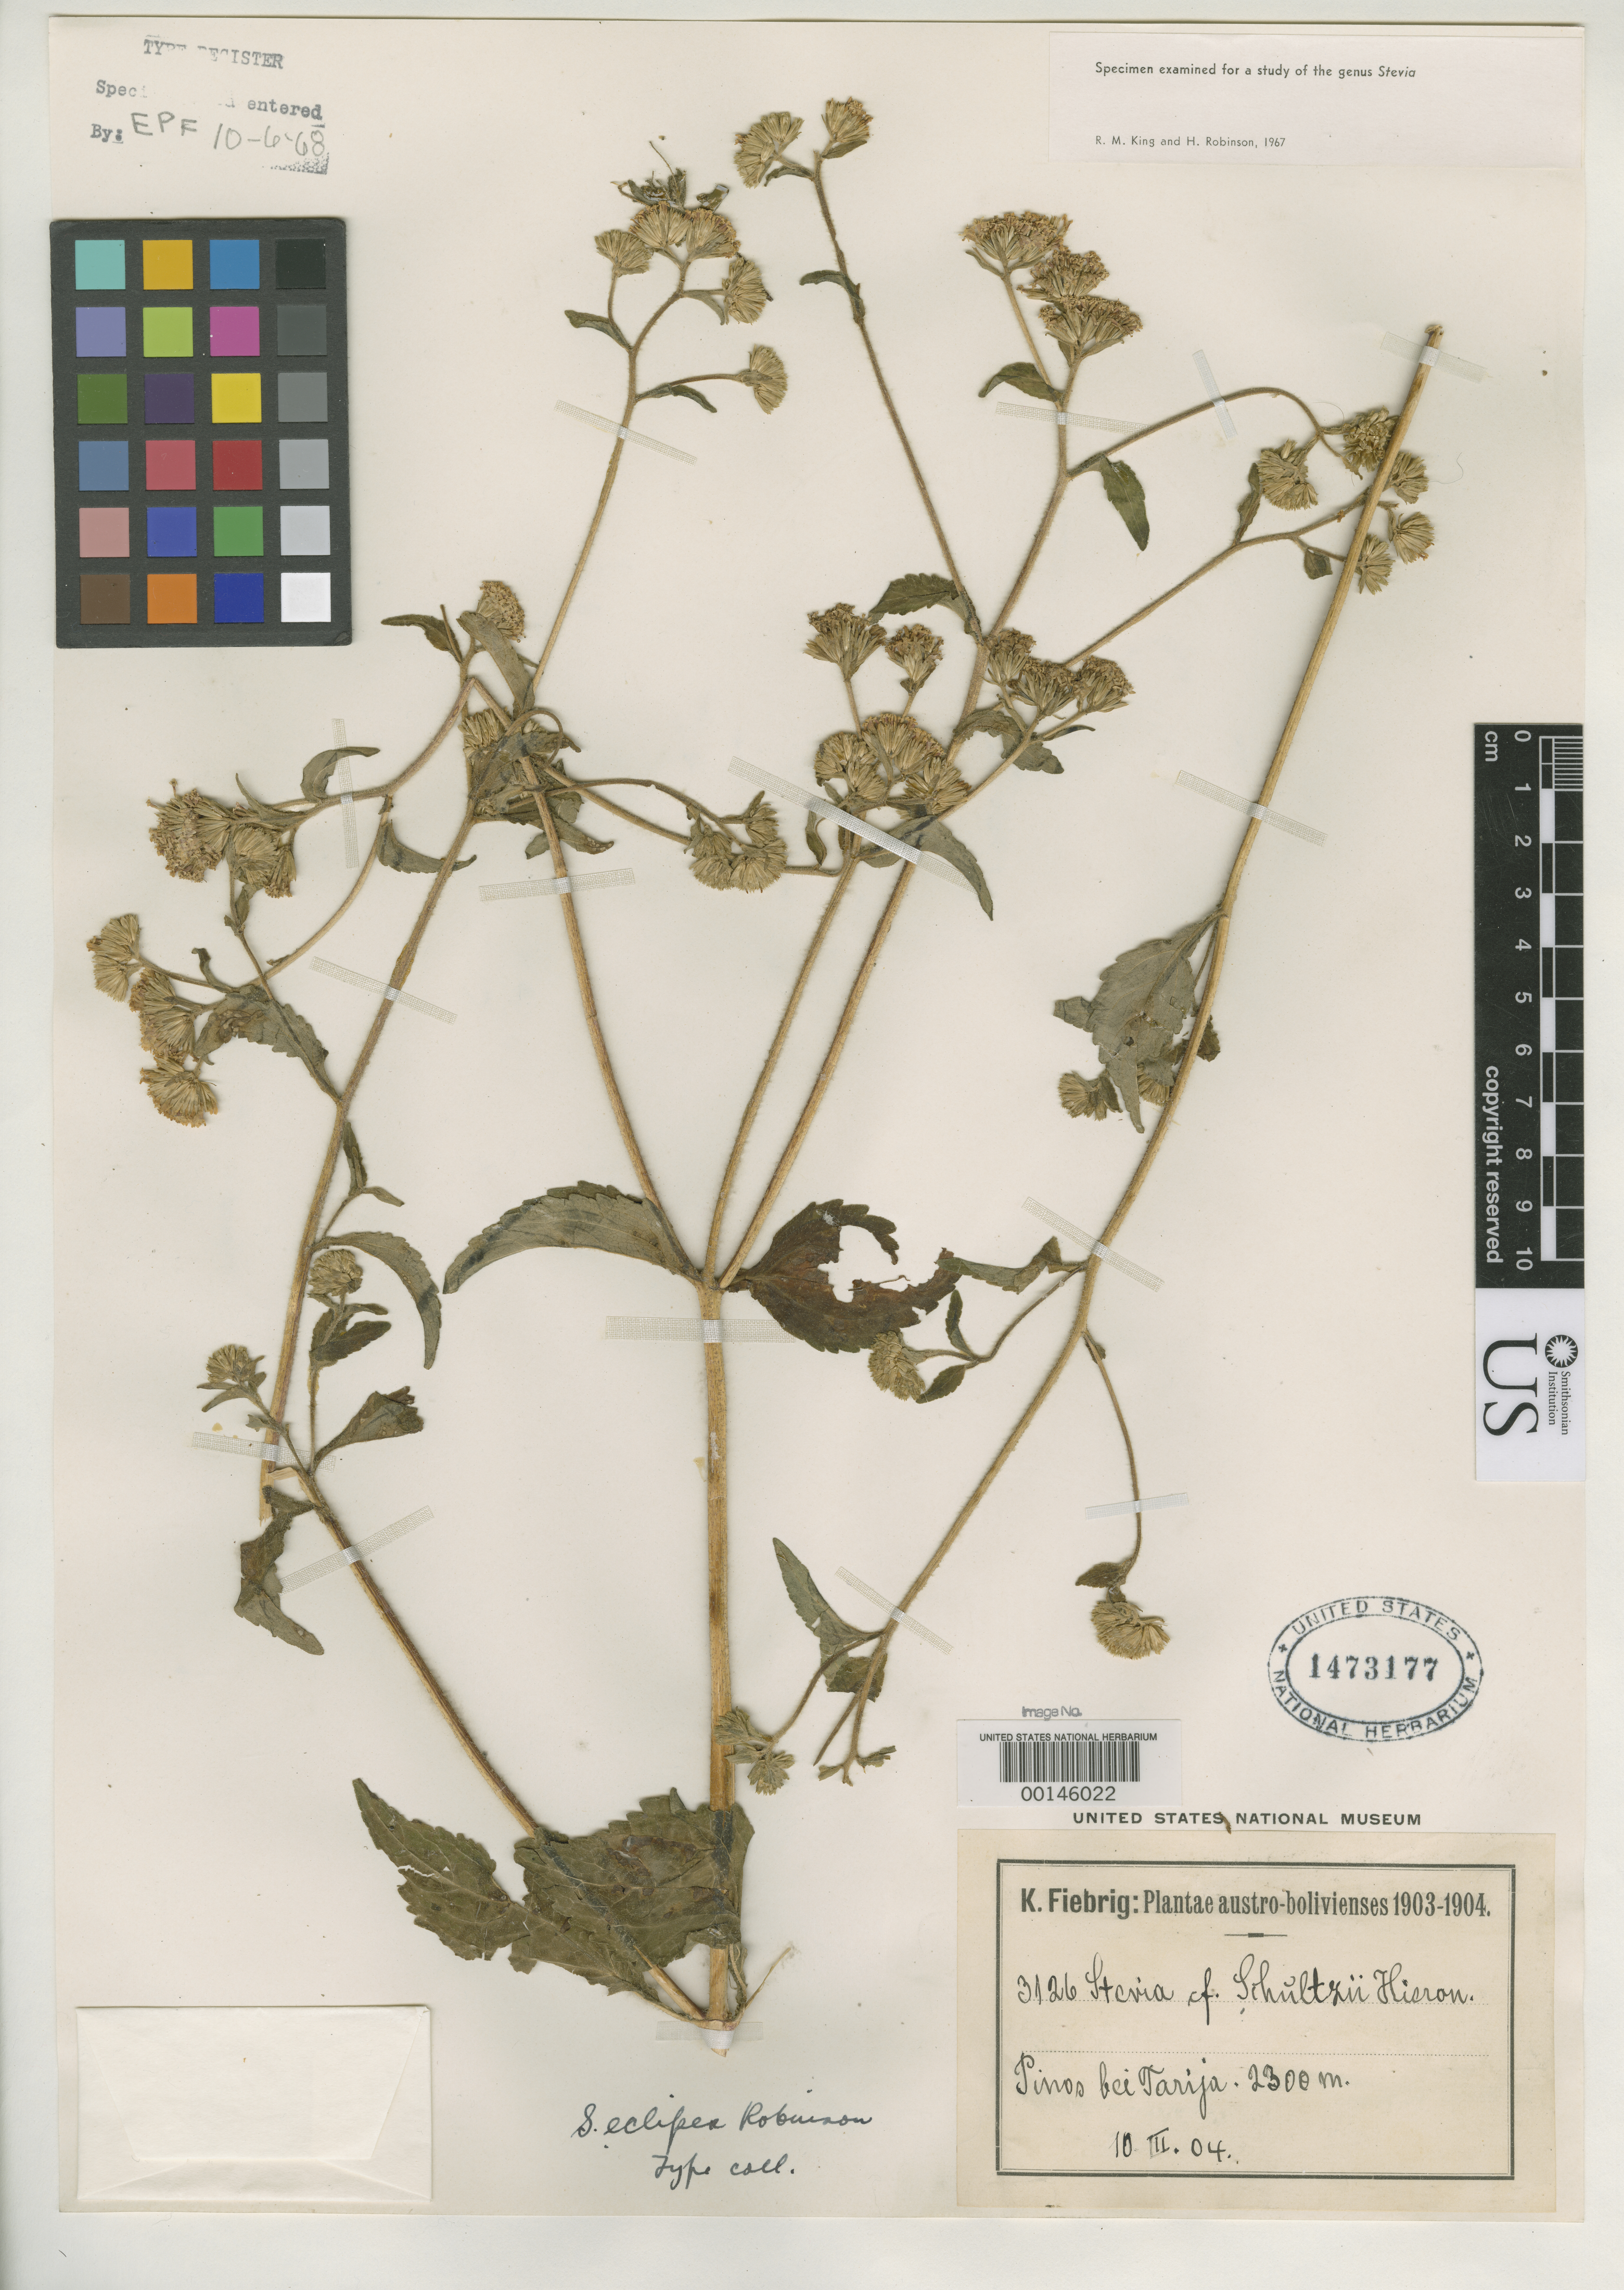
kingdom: Plantae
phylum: Tracheophyta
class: Magnoliopsida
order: Asterales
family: Asteraceae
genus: Stevia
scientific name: Stevia eclipes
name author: B.L. Rob.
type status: Isotype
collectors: K. Fiebrig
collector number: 3126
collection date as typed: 10 Mar 1904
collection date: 1904-03-10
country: Bolivia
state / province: Tarija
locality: Near Pinos bei Tarija.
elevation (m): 2300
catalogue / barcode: US 1473177